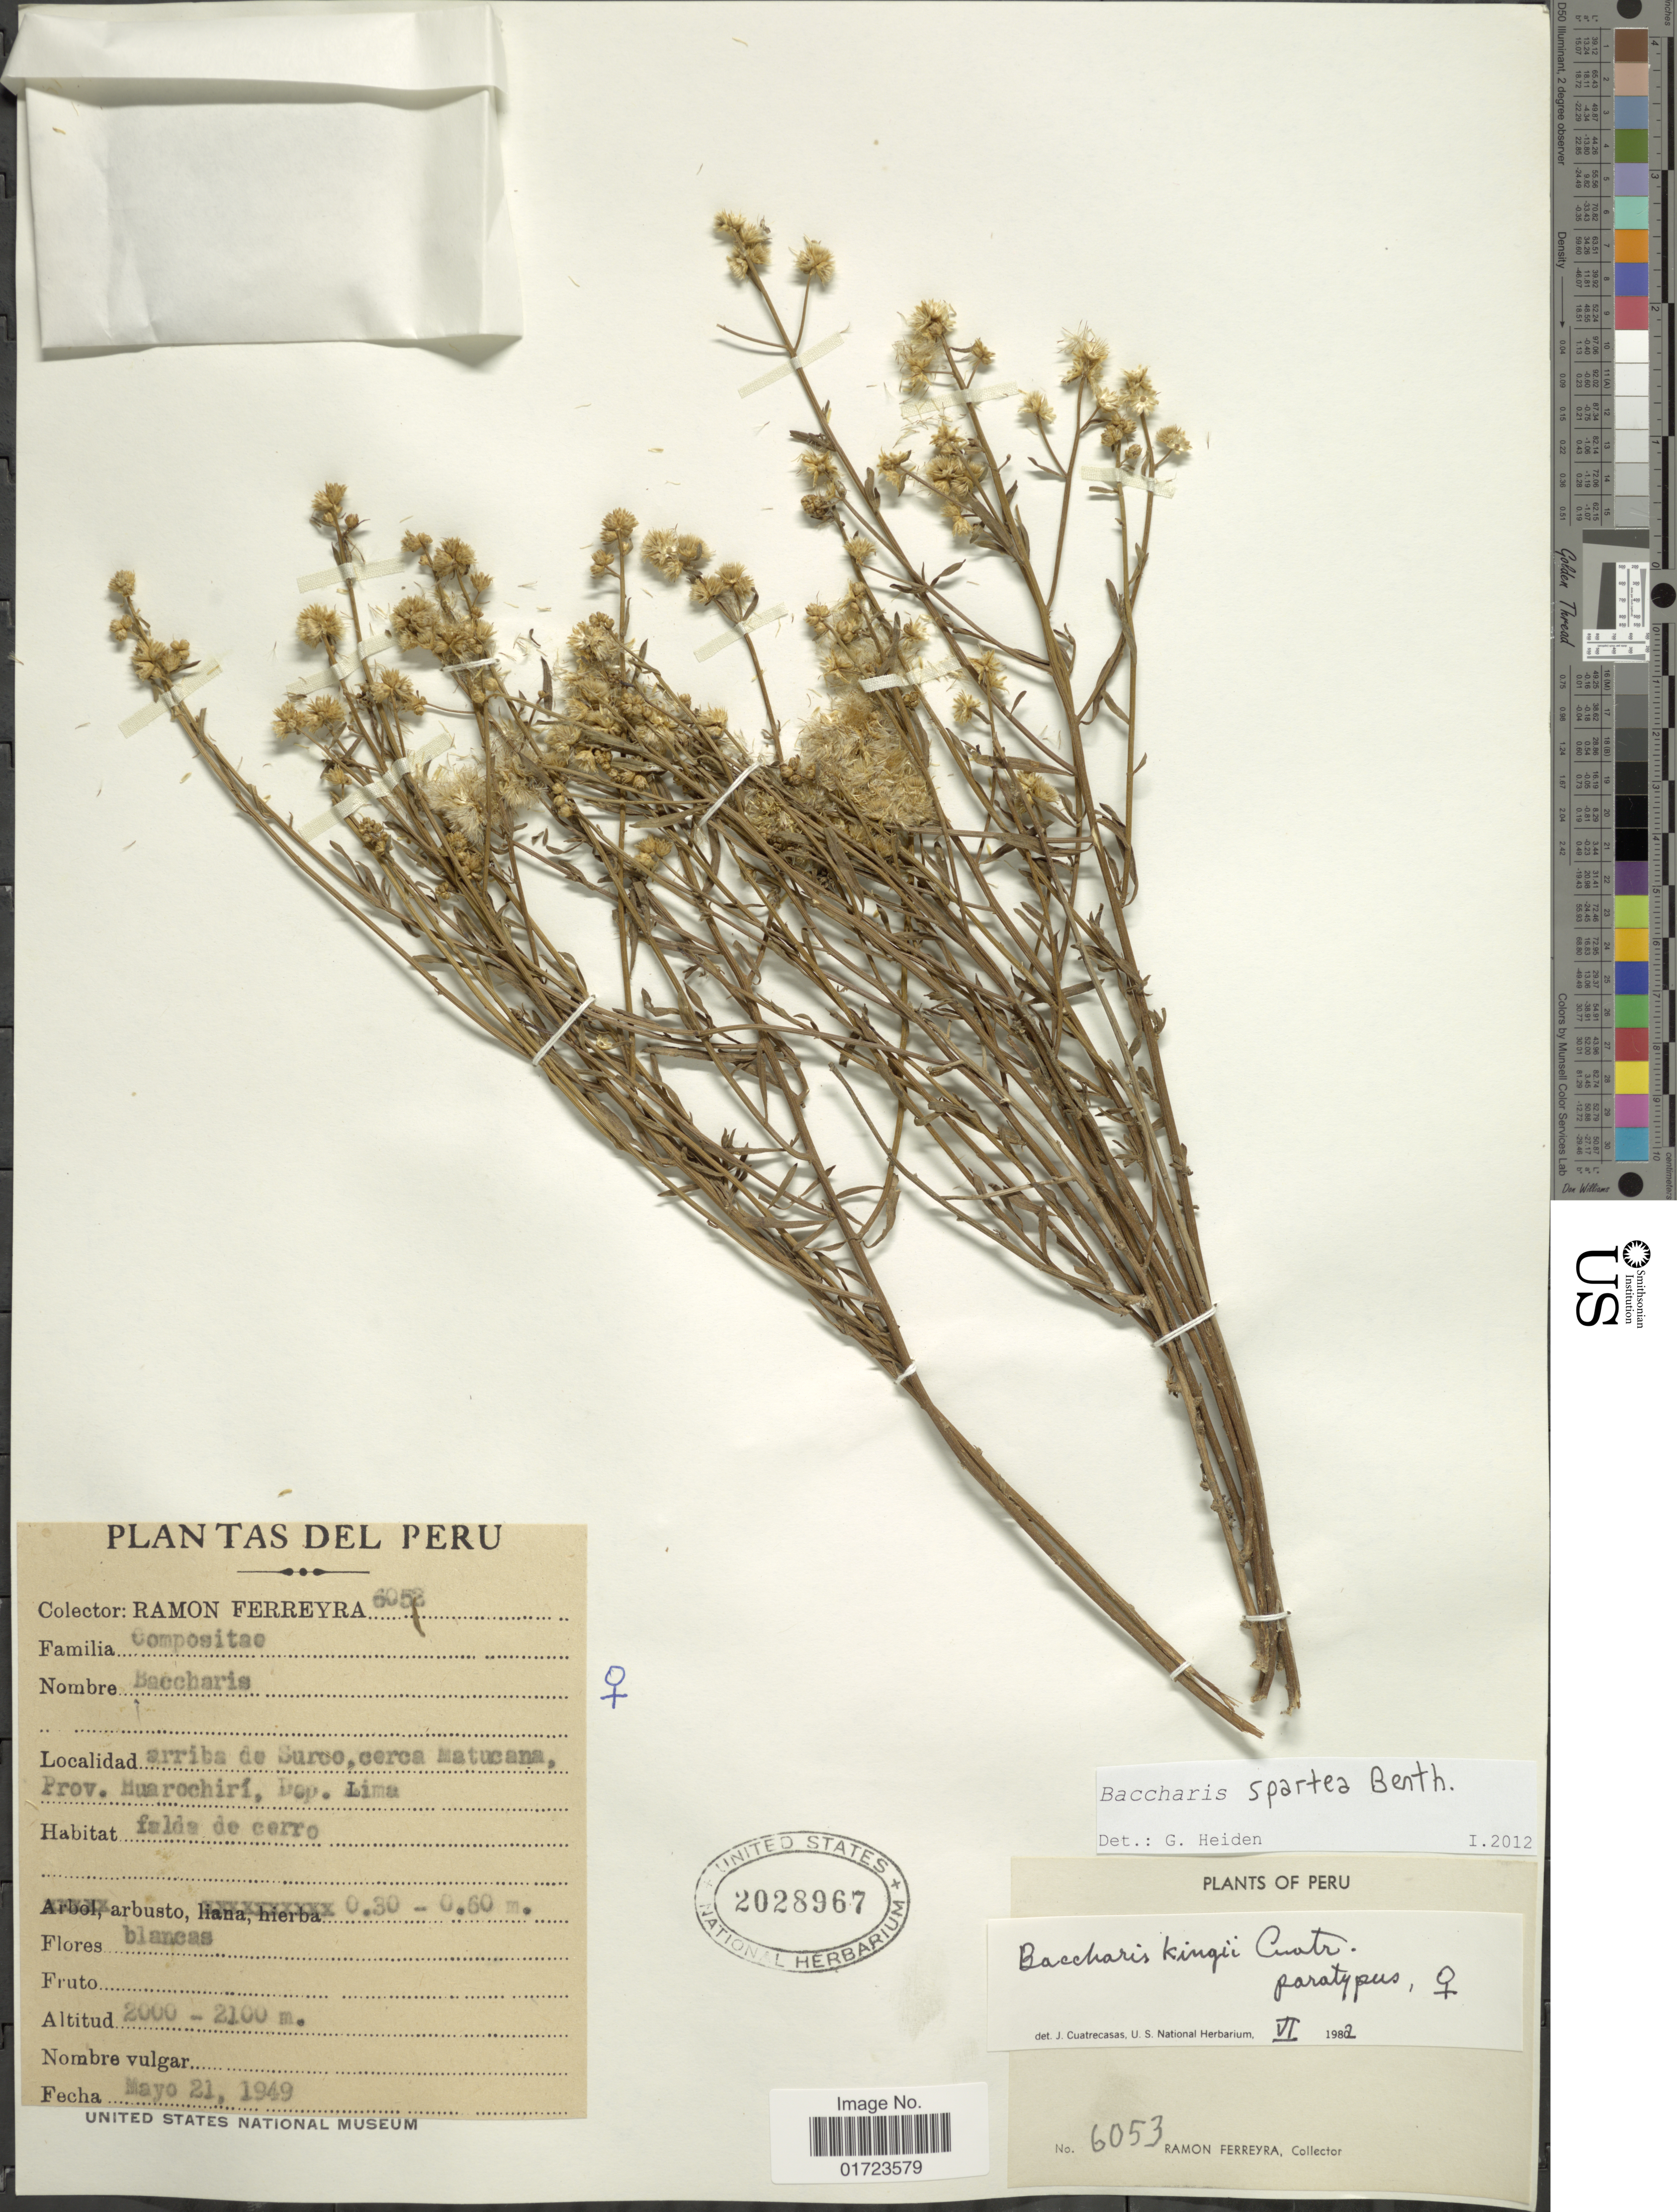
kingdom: Plantae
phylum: Tracheophyta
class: Magnoliopsida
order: Asterales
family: Asteraceae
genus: Baccharis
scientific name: Baccharis spartea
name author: Benth.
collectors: R. A. Ferreyra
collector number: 6053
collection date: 1949-05-21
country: Peru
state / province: Lima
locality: Arriba de Surco, cerca Matucana, Prov. Huarochiri, Dep. Lima.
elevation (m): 2000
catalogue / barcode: US 2028967